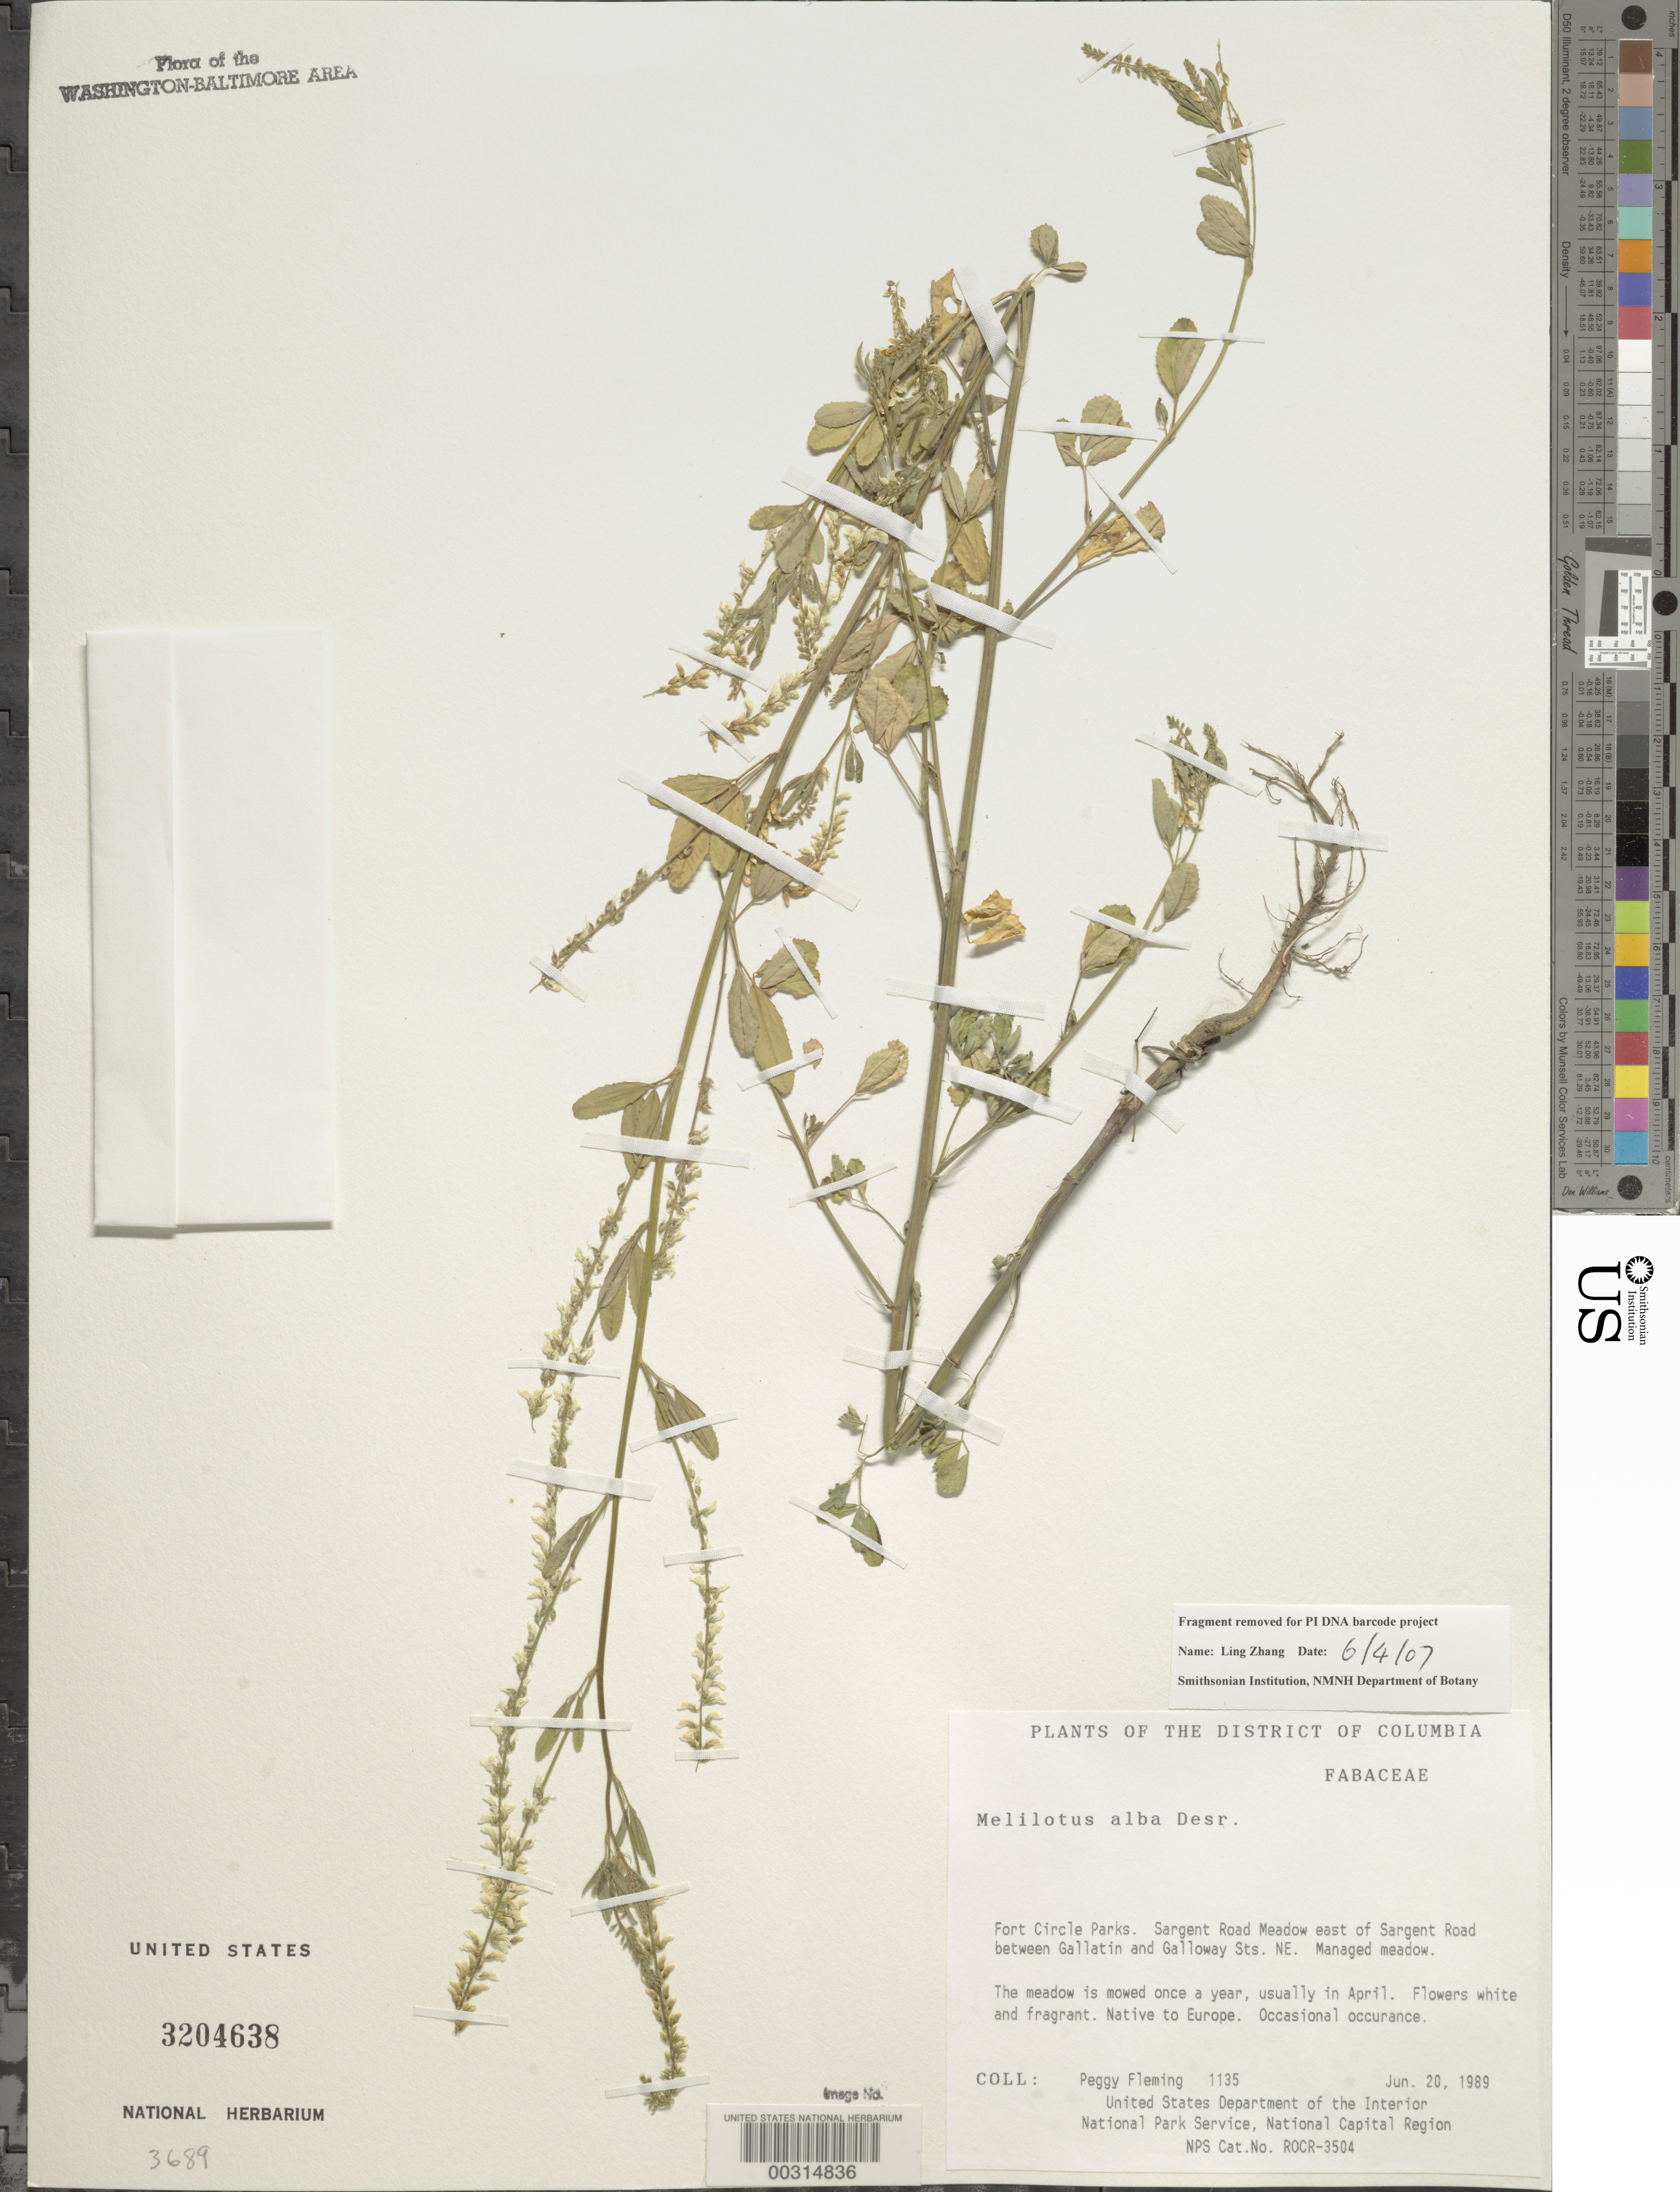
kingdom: Plantae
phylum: Tracheophyta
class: Magnoliopsida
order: Fabales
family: Fabaceae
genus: Melilotus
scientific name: Melilotus albus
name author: Medik.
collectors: P. Fleming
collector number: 1135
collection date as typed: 20 Jun 1989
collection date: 1989-06-20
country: United States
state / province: District of Columbia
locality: Fort Circle Parks, Sargent Road meadow E of Sargent Rd between Gallatin and Galloway Sts, NE.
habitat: Managed meadow, mowed usually in April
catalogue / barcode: US 3204638